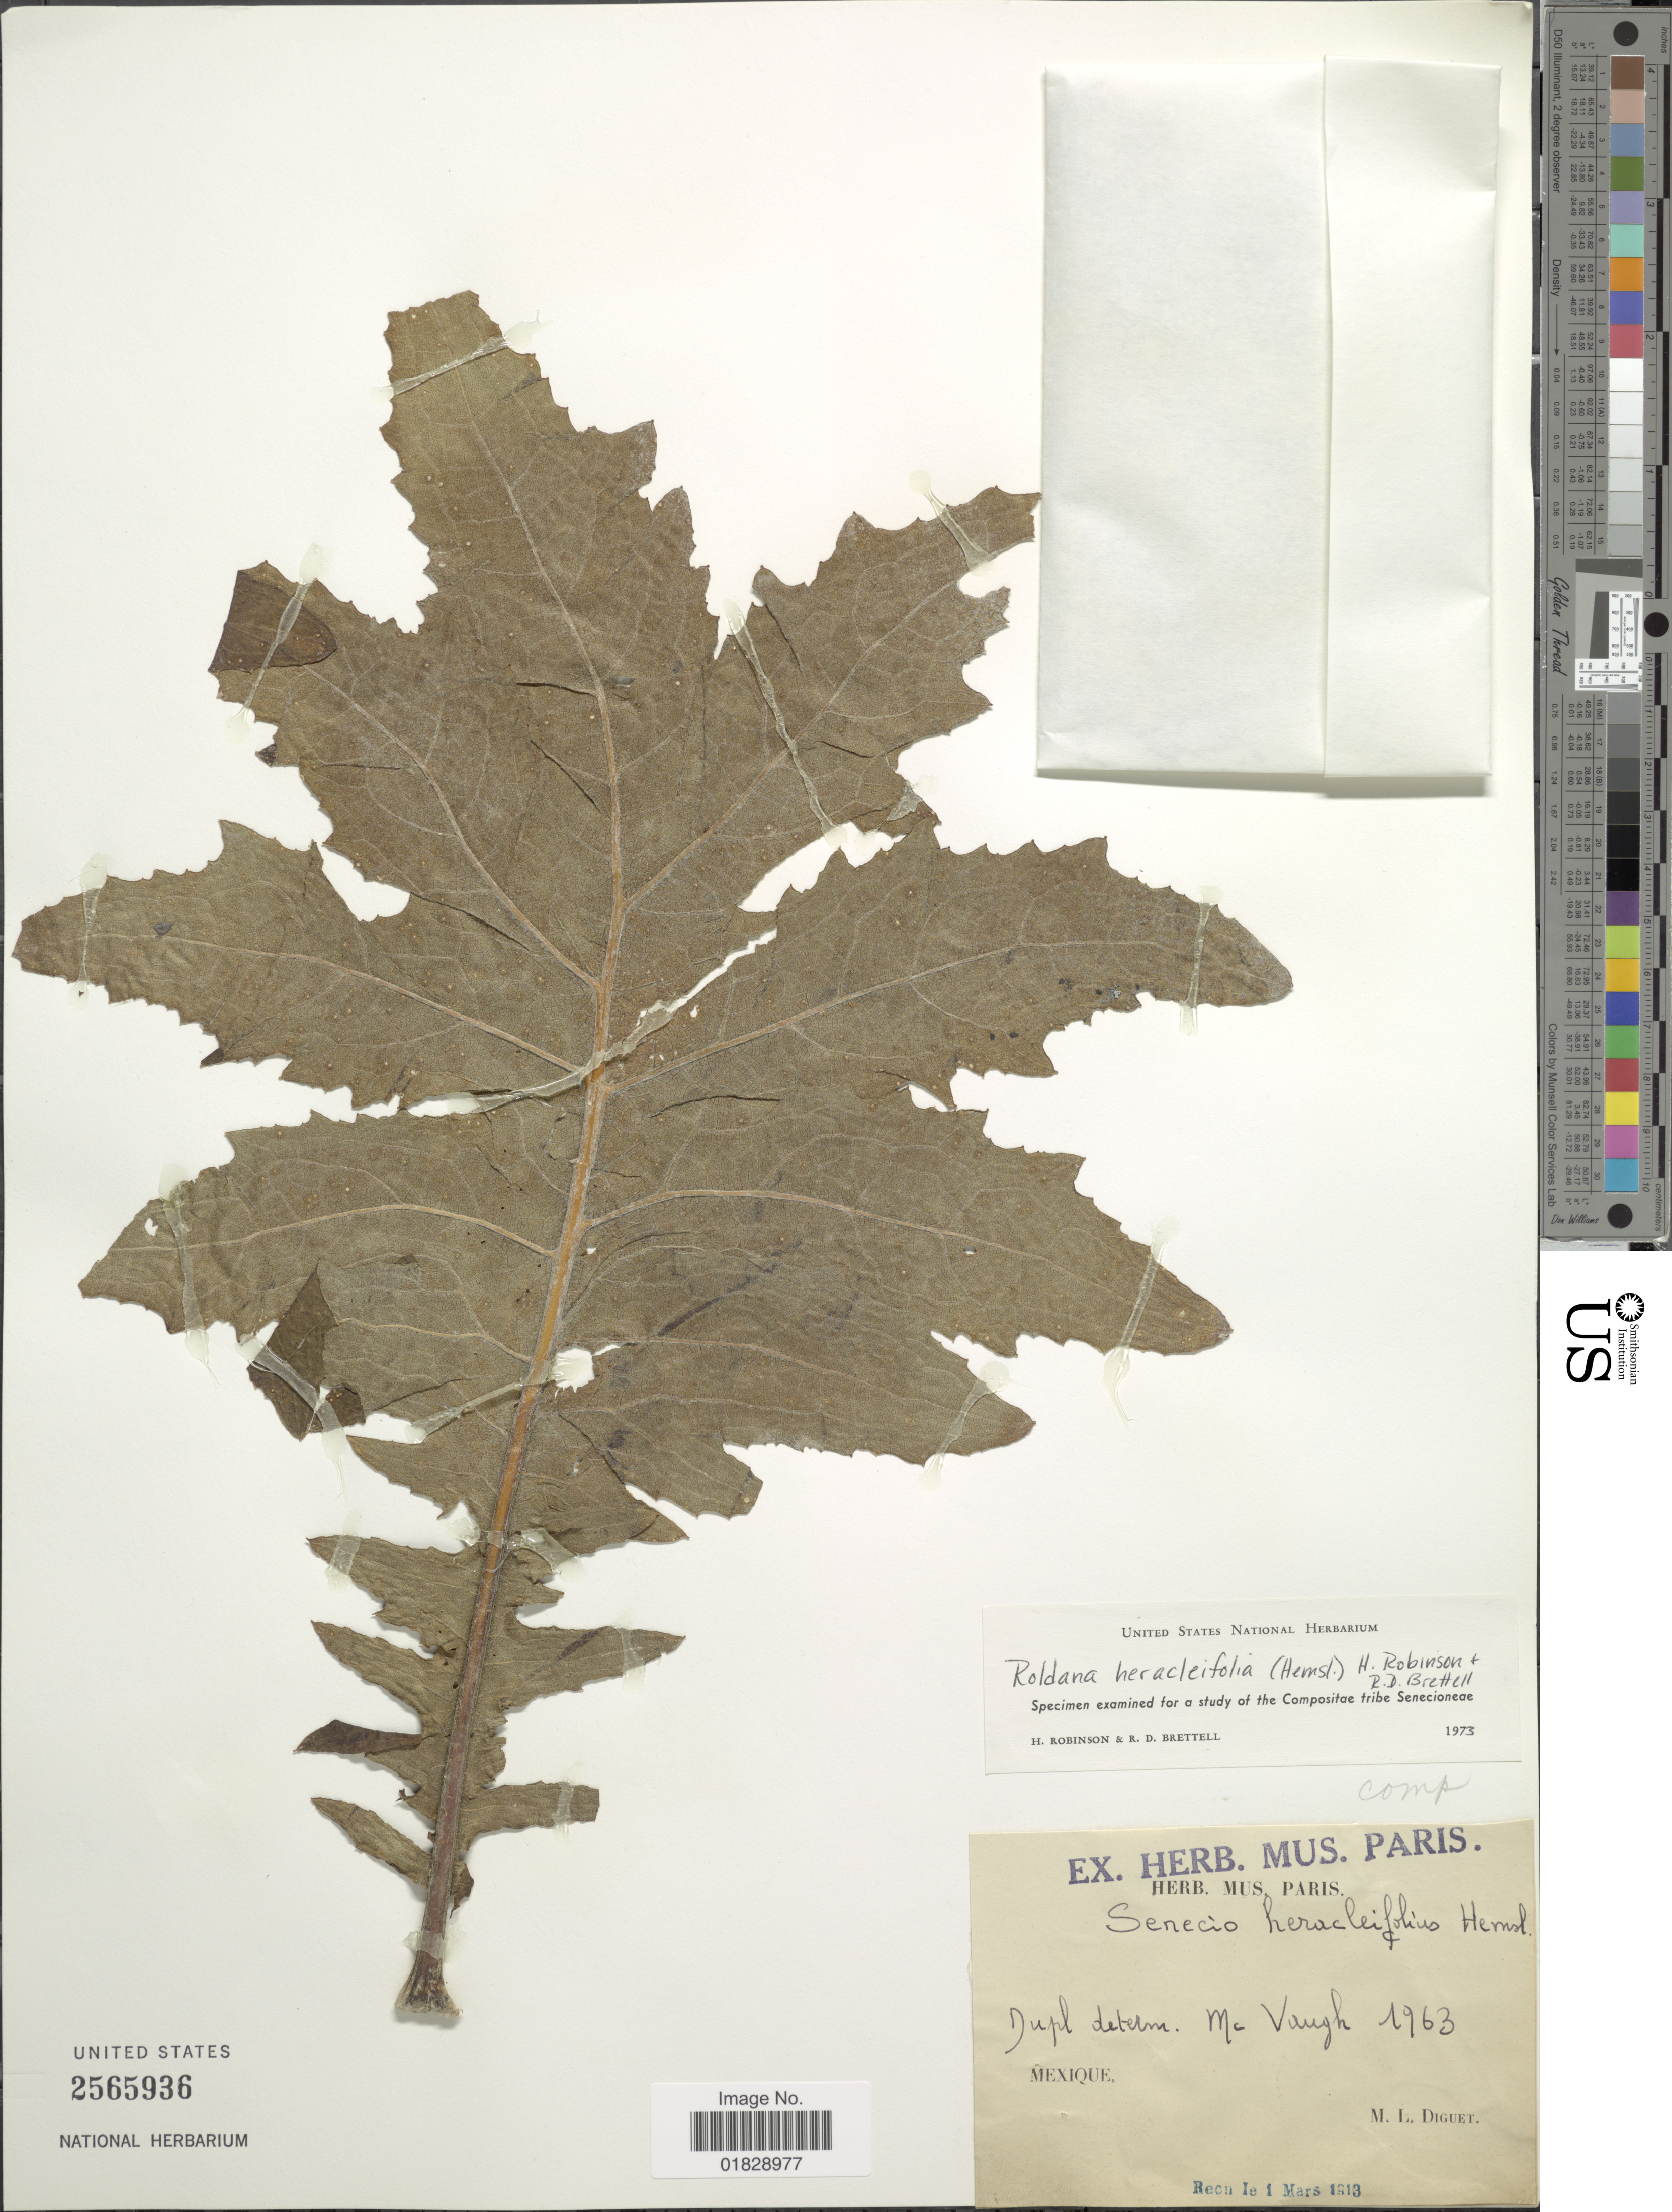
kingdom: Plantae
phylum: Tracheophyta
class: Magnoliopsida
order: Asterales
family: Asteraceae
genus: Roldana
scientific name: Roldana heracleifolia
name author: (Hemsl.) H. Rob. & Brettell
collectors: M. L. Diguet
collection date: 1963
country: Mexico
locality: Mexique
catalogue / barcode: US 2565936